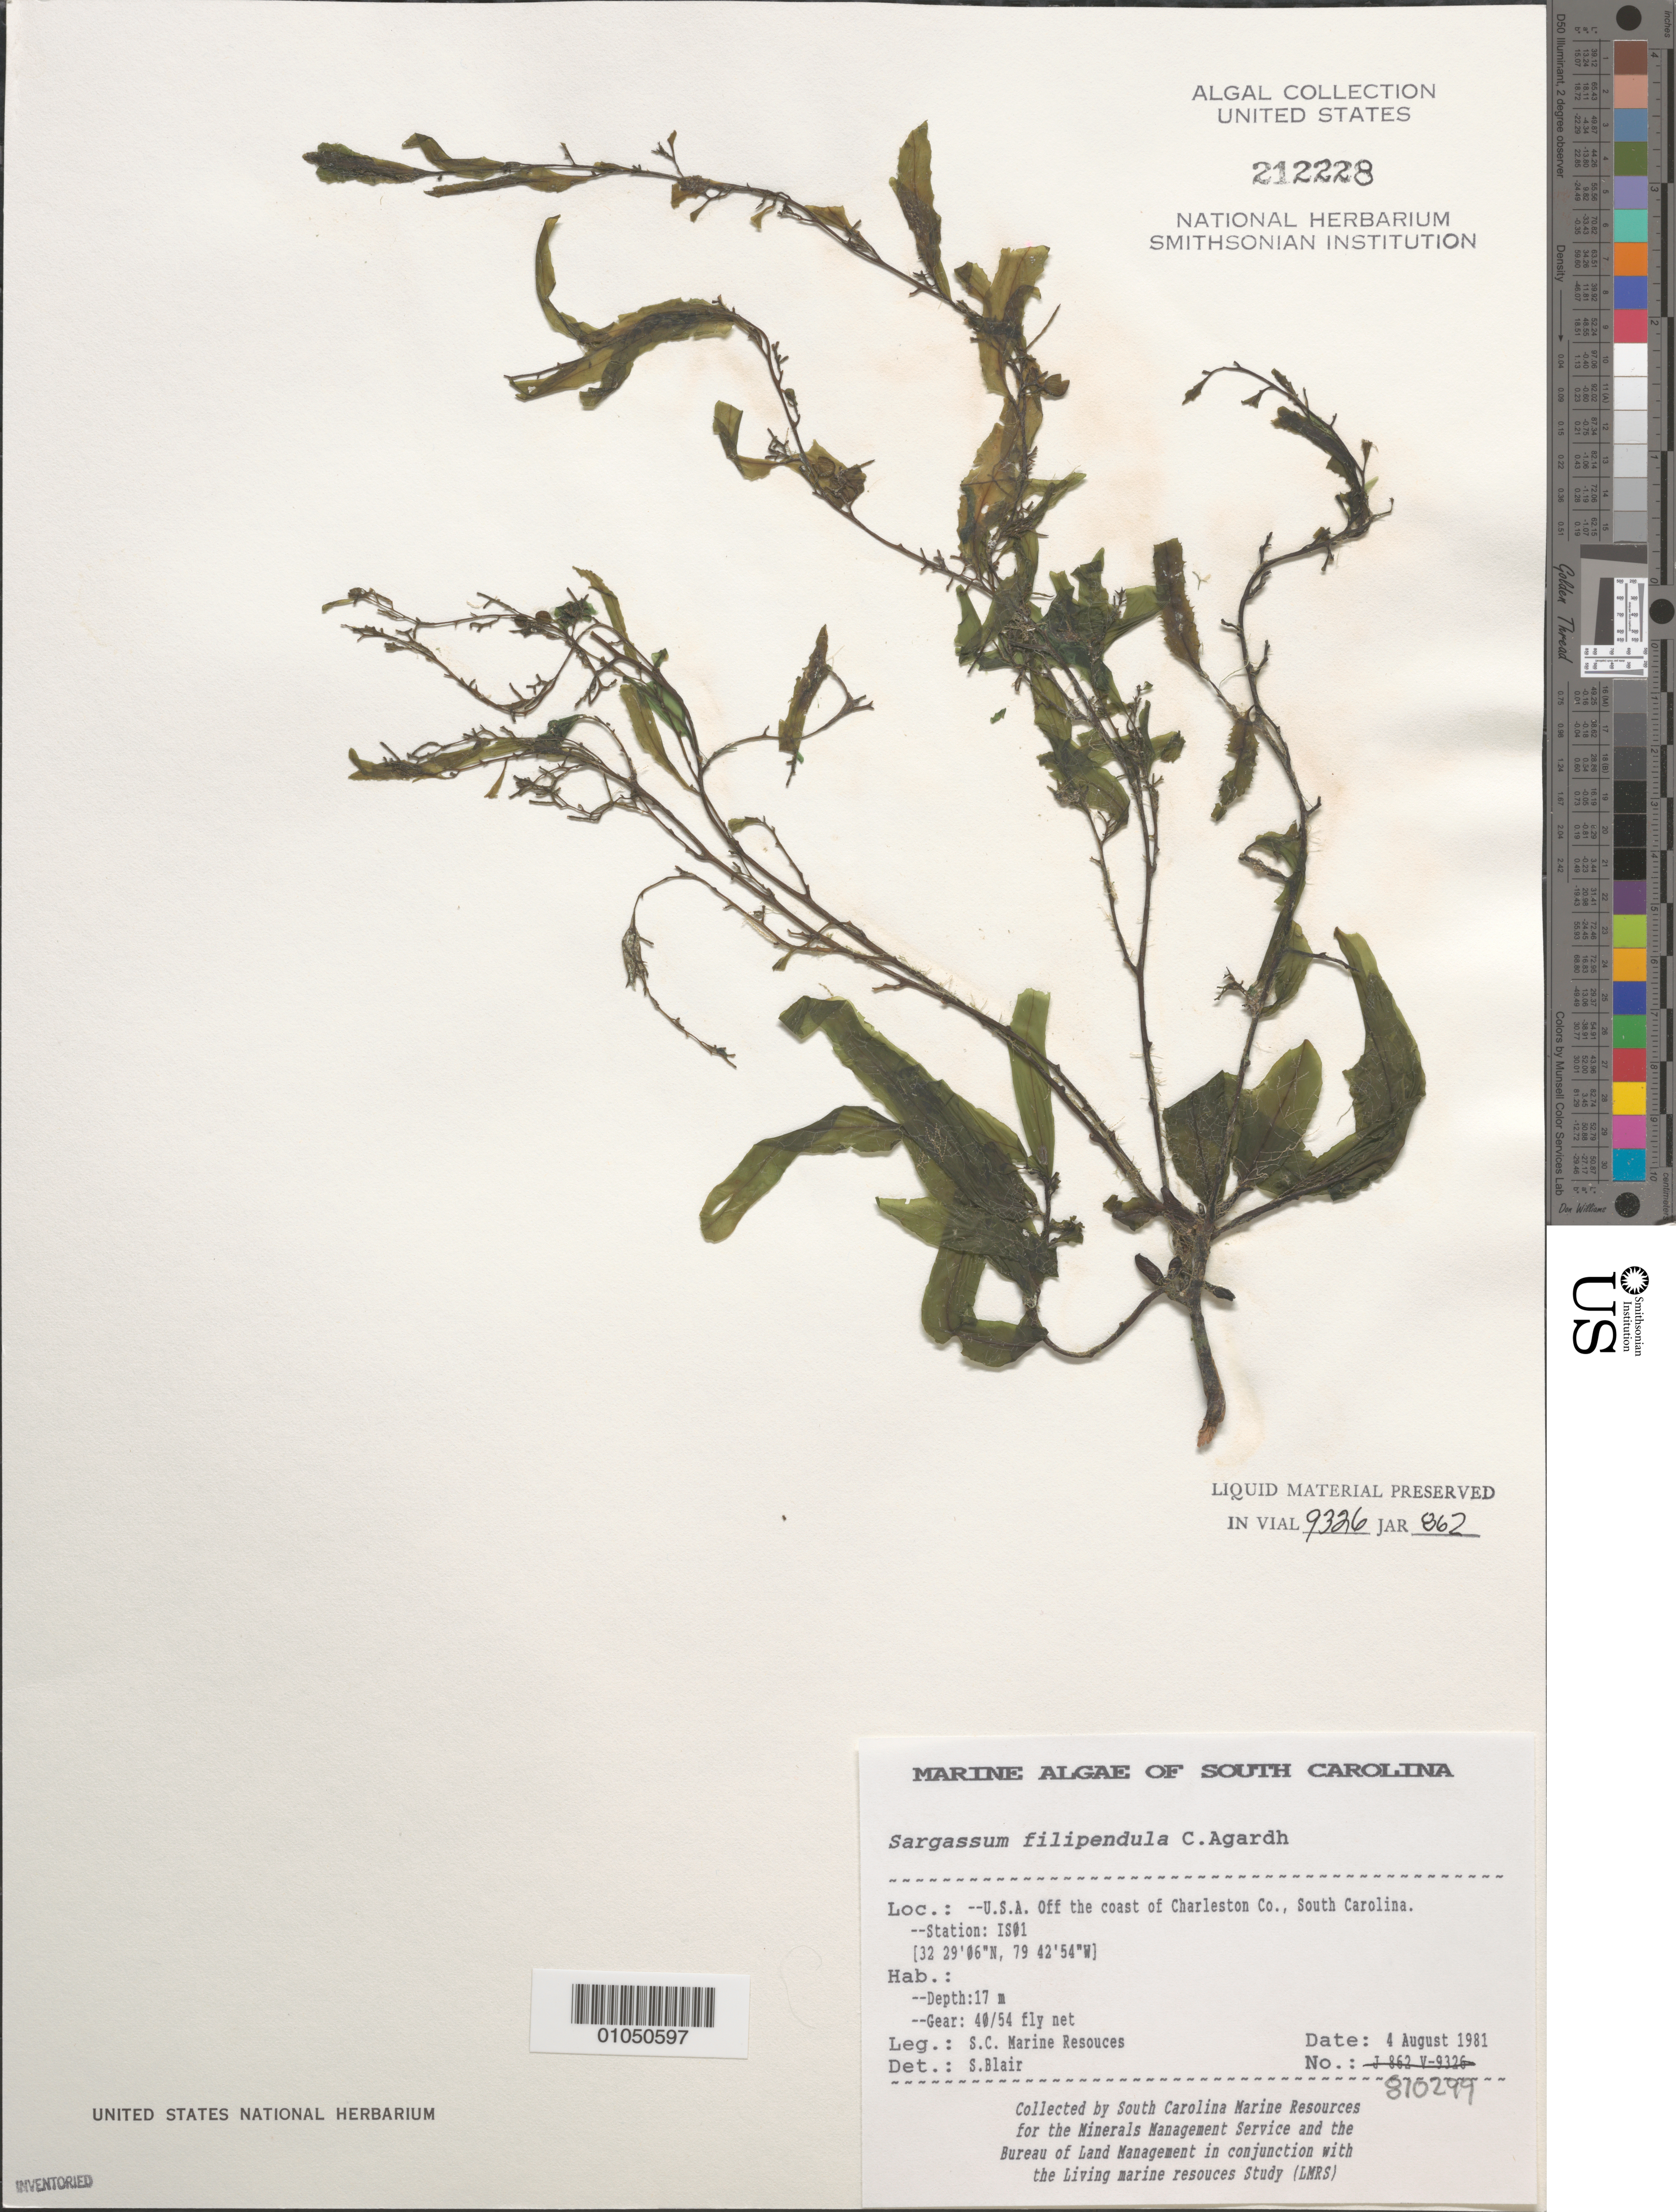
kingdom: Chromista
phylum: Ochrophyta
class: Phaeophyceae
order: Fucales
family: Sargassaceae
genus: Sargassum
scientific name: Sargassum filipendula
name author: C. Agardh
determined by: Blair, S. M.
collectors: South Carolina Marine Resources for BLM/MMS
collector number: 810299 Station IS01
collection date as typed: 04 Aug 1981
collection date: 1981-08-04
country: United States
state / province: South Carolina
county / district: Charleston County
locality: Off coast of Charleston County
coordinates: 32 29'06"N, 79 42'54"W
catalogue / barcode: US 212228